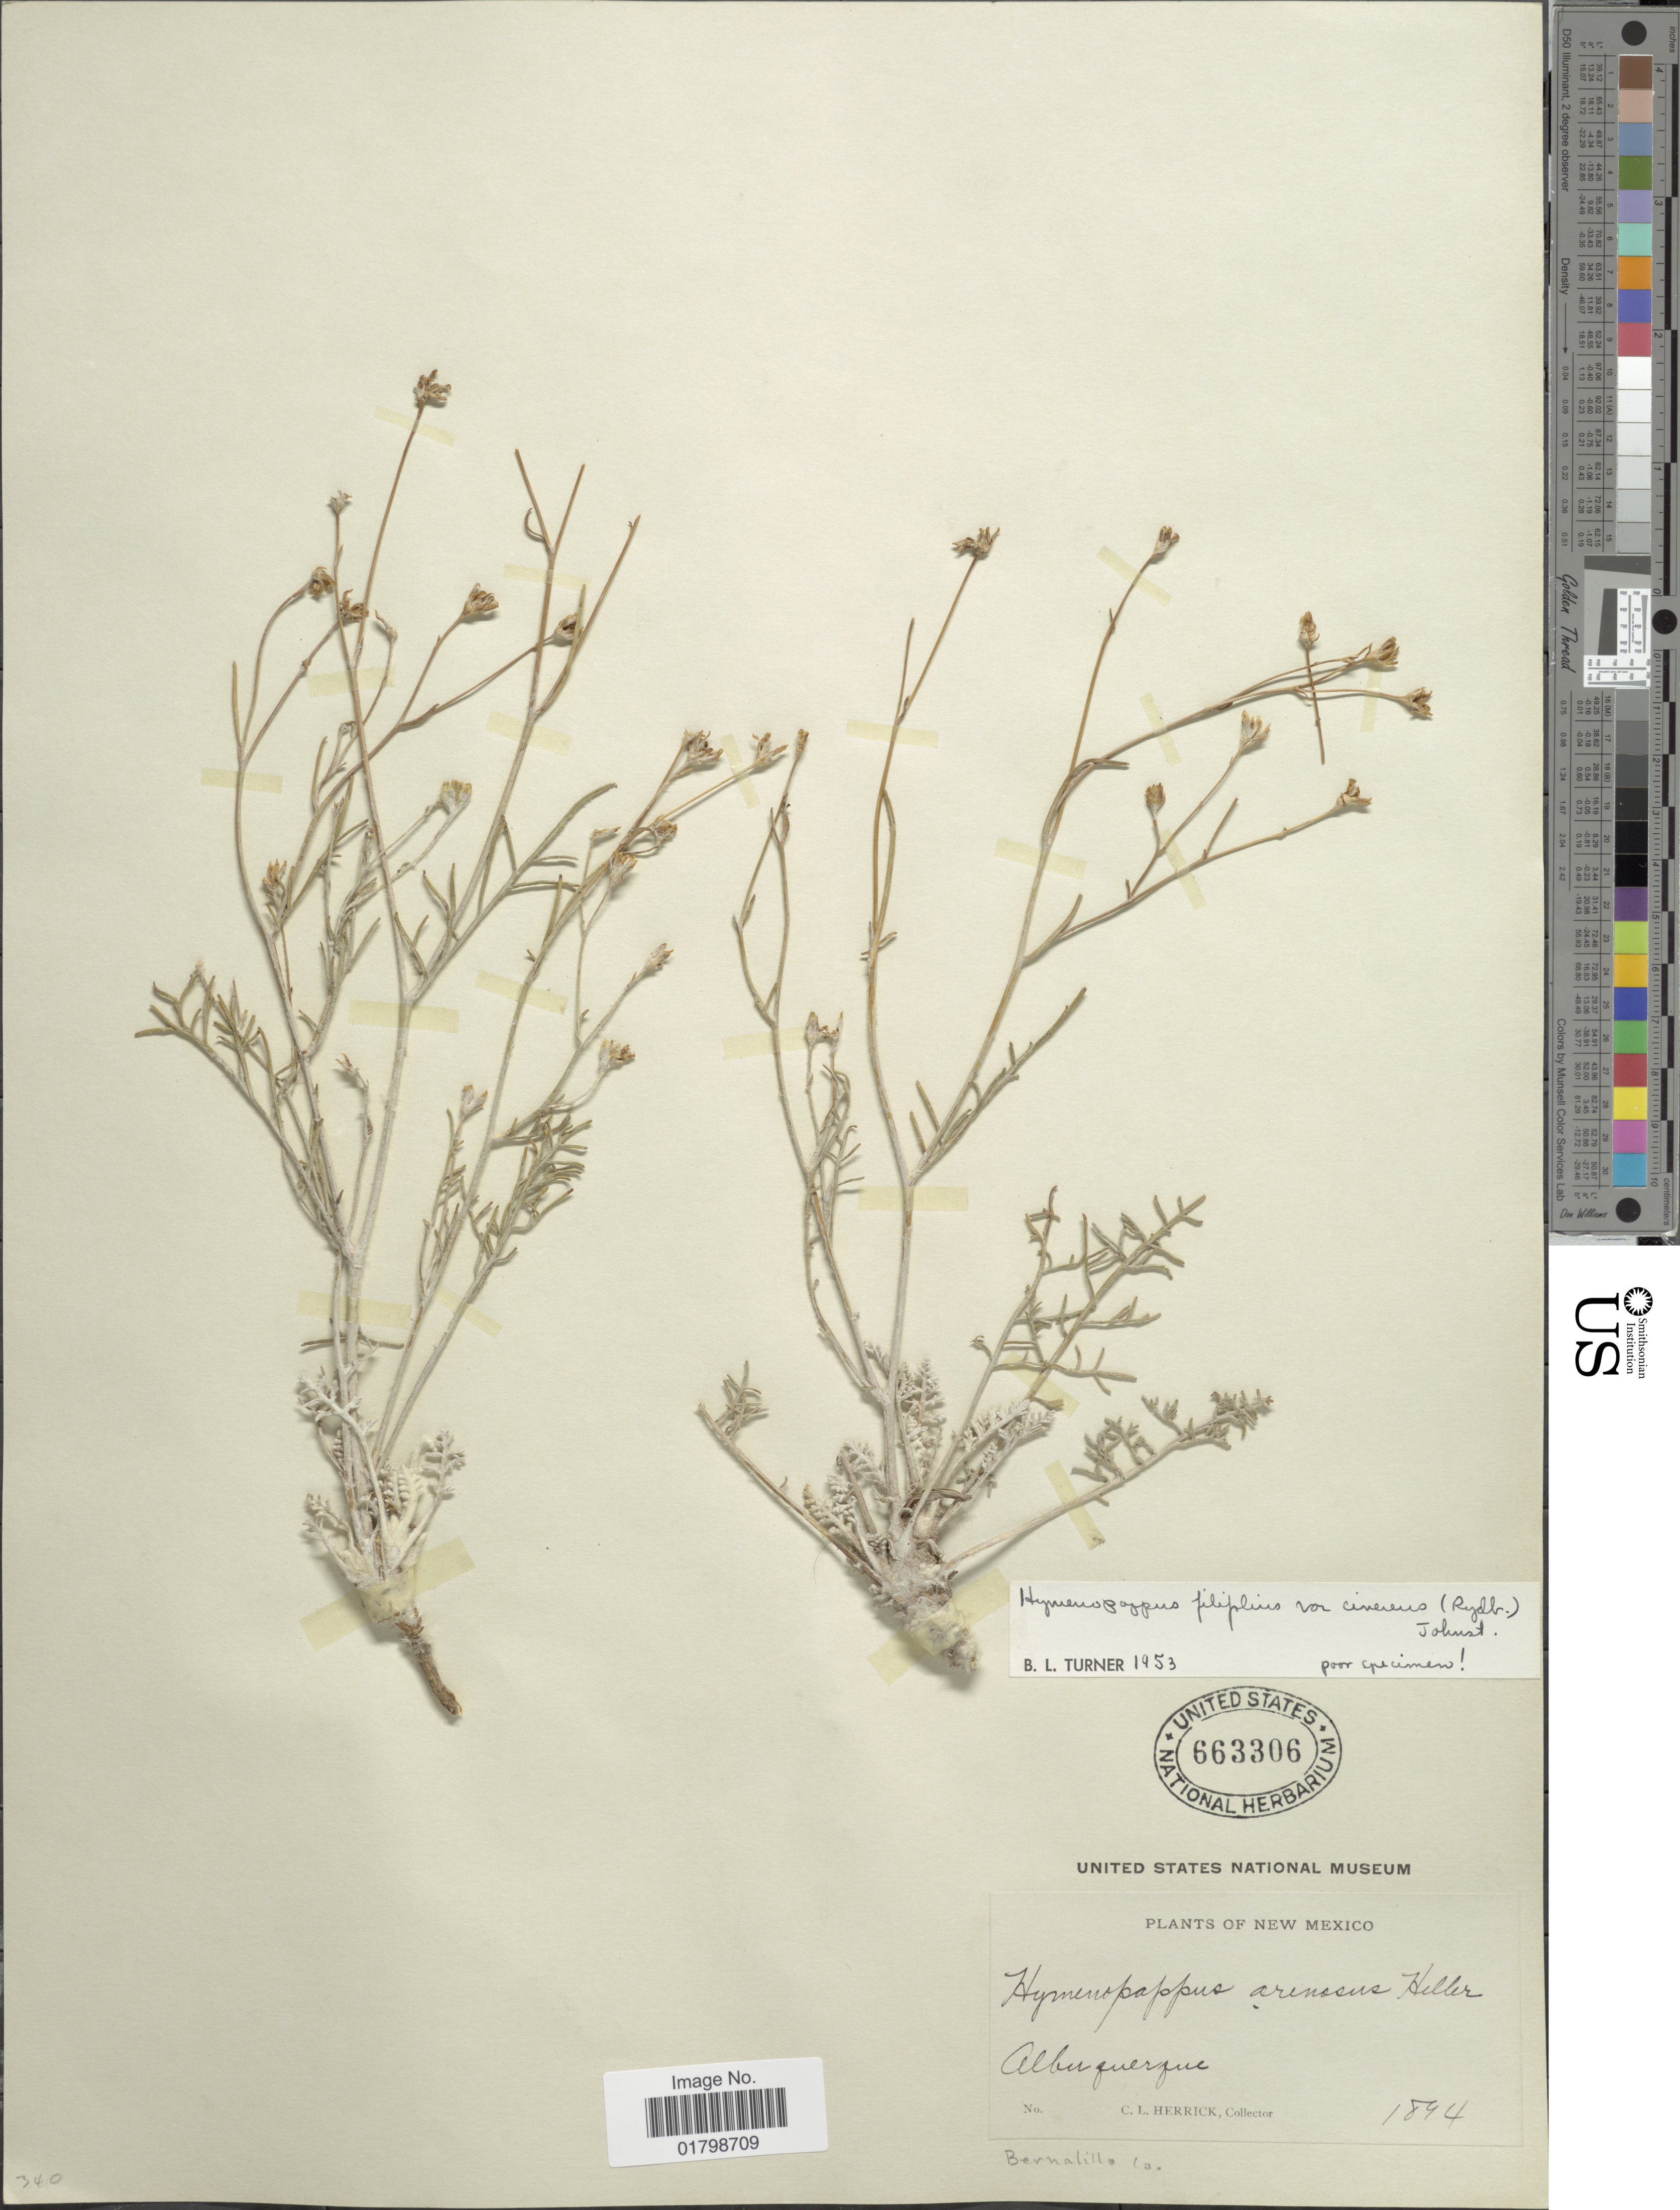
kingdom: Plantae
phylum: Tracheophyta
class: Magnoliopsida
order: Asterales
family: Asteraceae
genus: Hymenopappus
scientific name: Hymenopappus filifolius var. cinereus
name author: (Rydb.) I.M. Johnst.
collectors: C. Herrick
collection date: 1894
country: United States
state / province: New Mexico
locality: Albuquerque, Bernalillo Co.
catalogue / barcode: US 663306